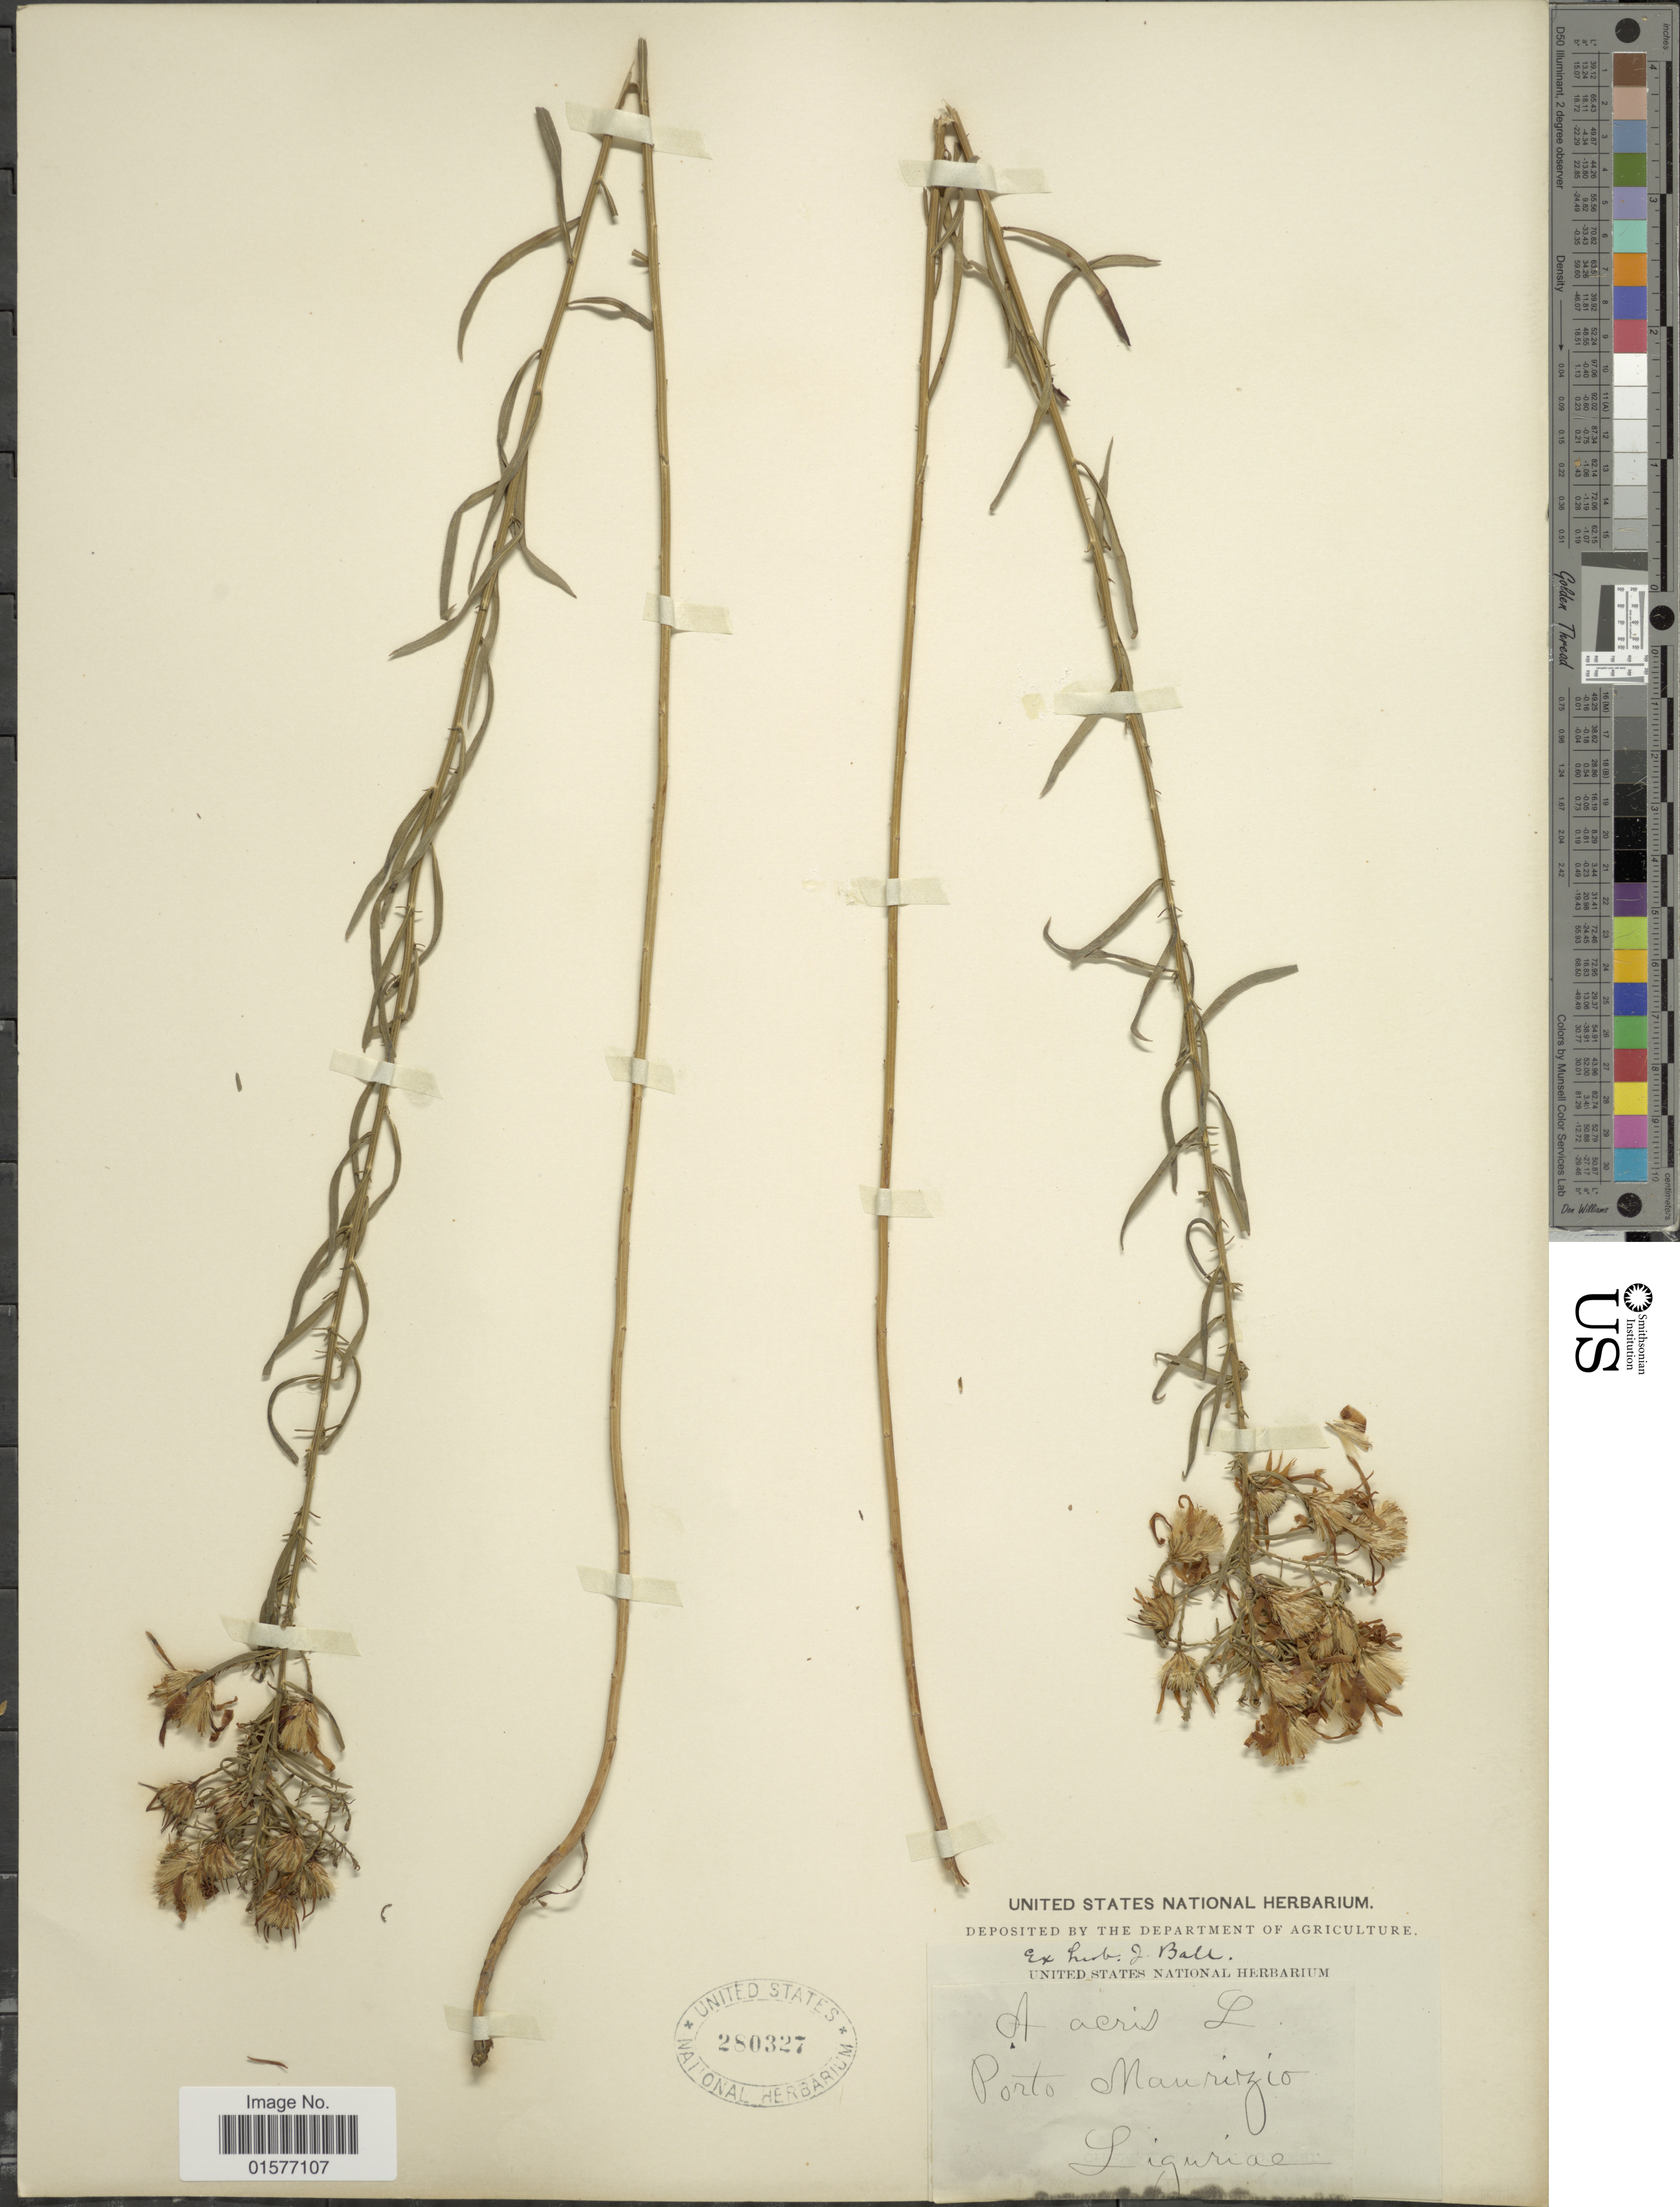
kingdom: Plantae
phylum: Tracheophyta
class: Magnoliopsida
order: Asterales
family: Asteraceae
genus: Galatella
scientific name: Galatella sedifolia subsp. sedifolia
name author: (L.) Greuter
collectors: ex herb. John Ball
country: Italy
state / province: Liguria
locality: Porto Maurizio, Liguriae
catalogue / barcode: US 280327